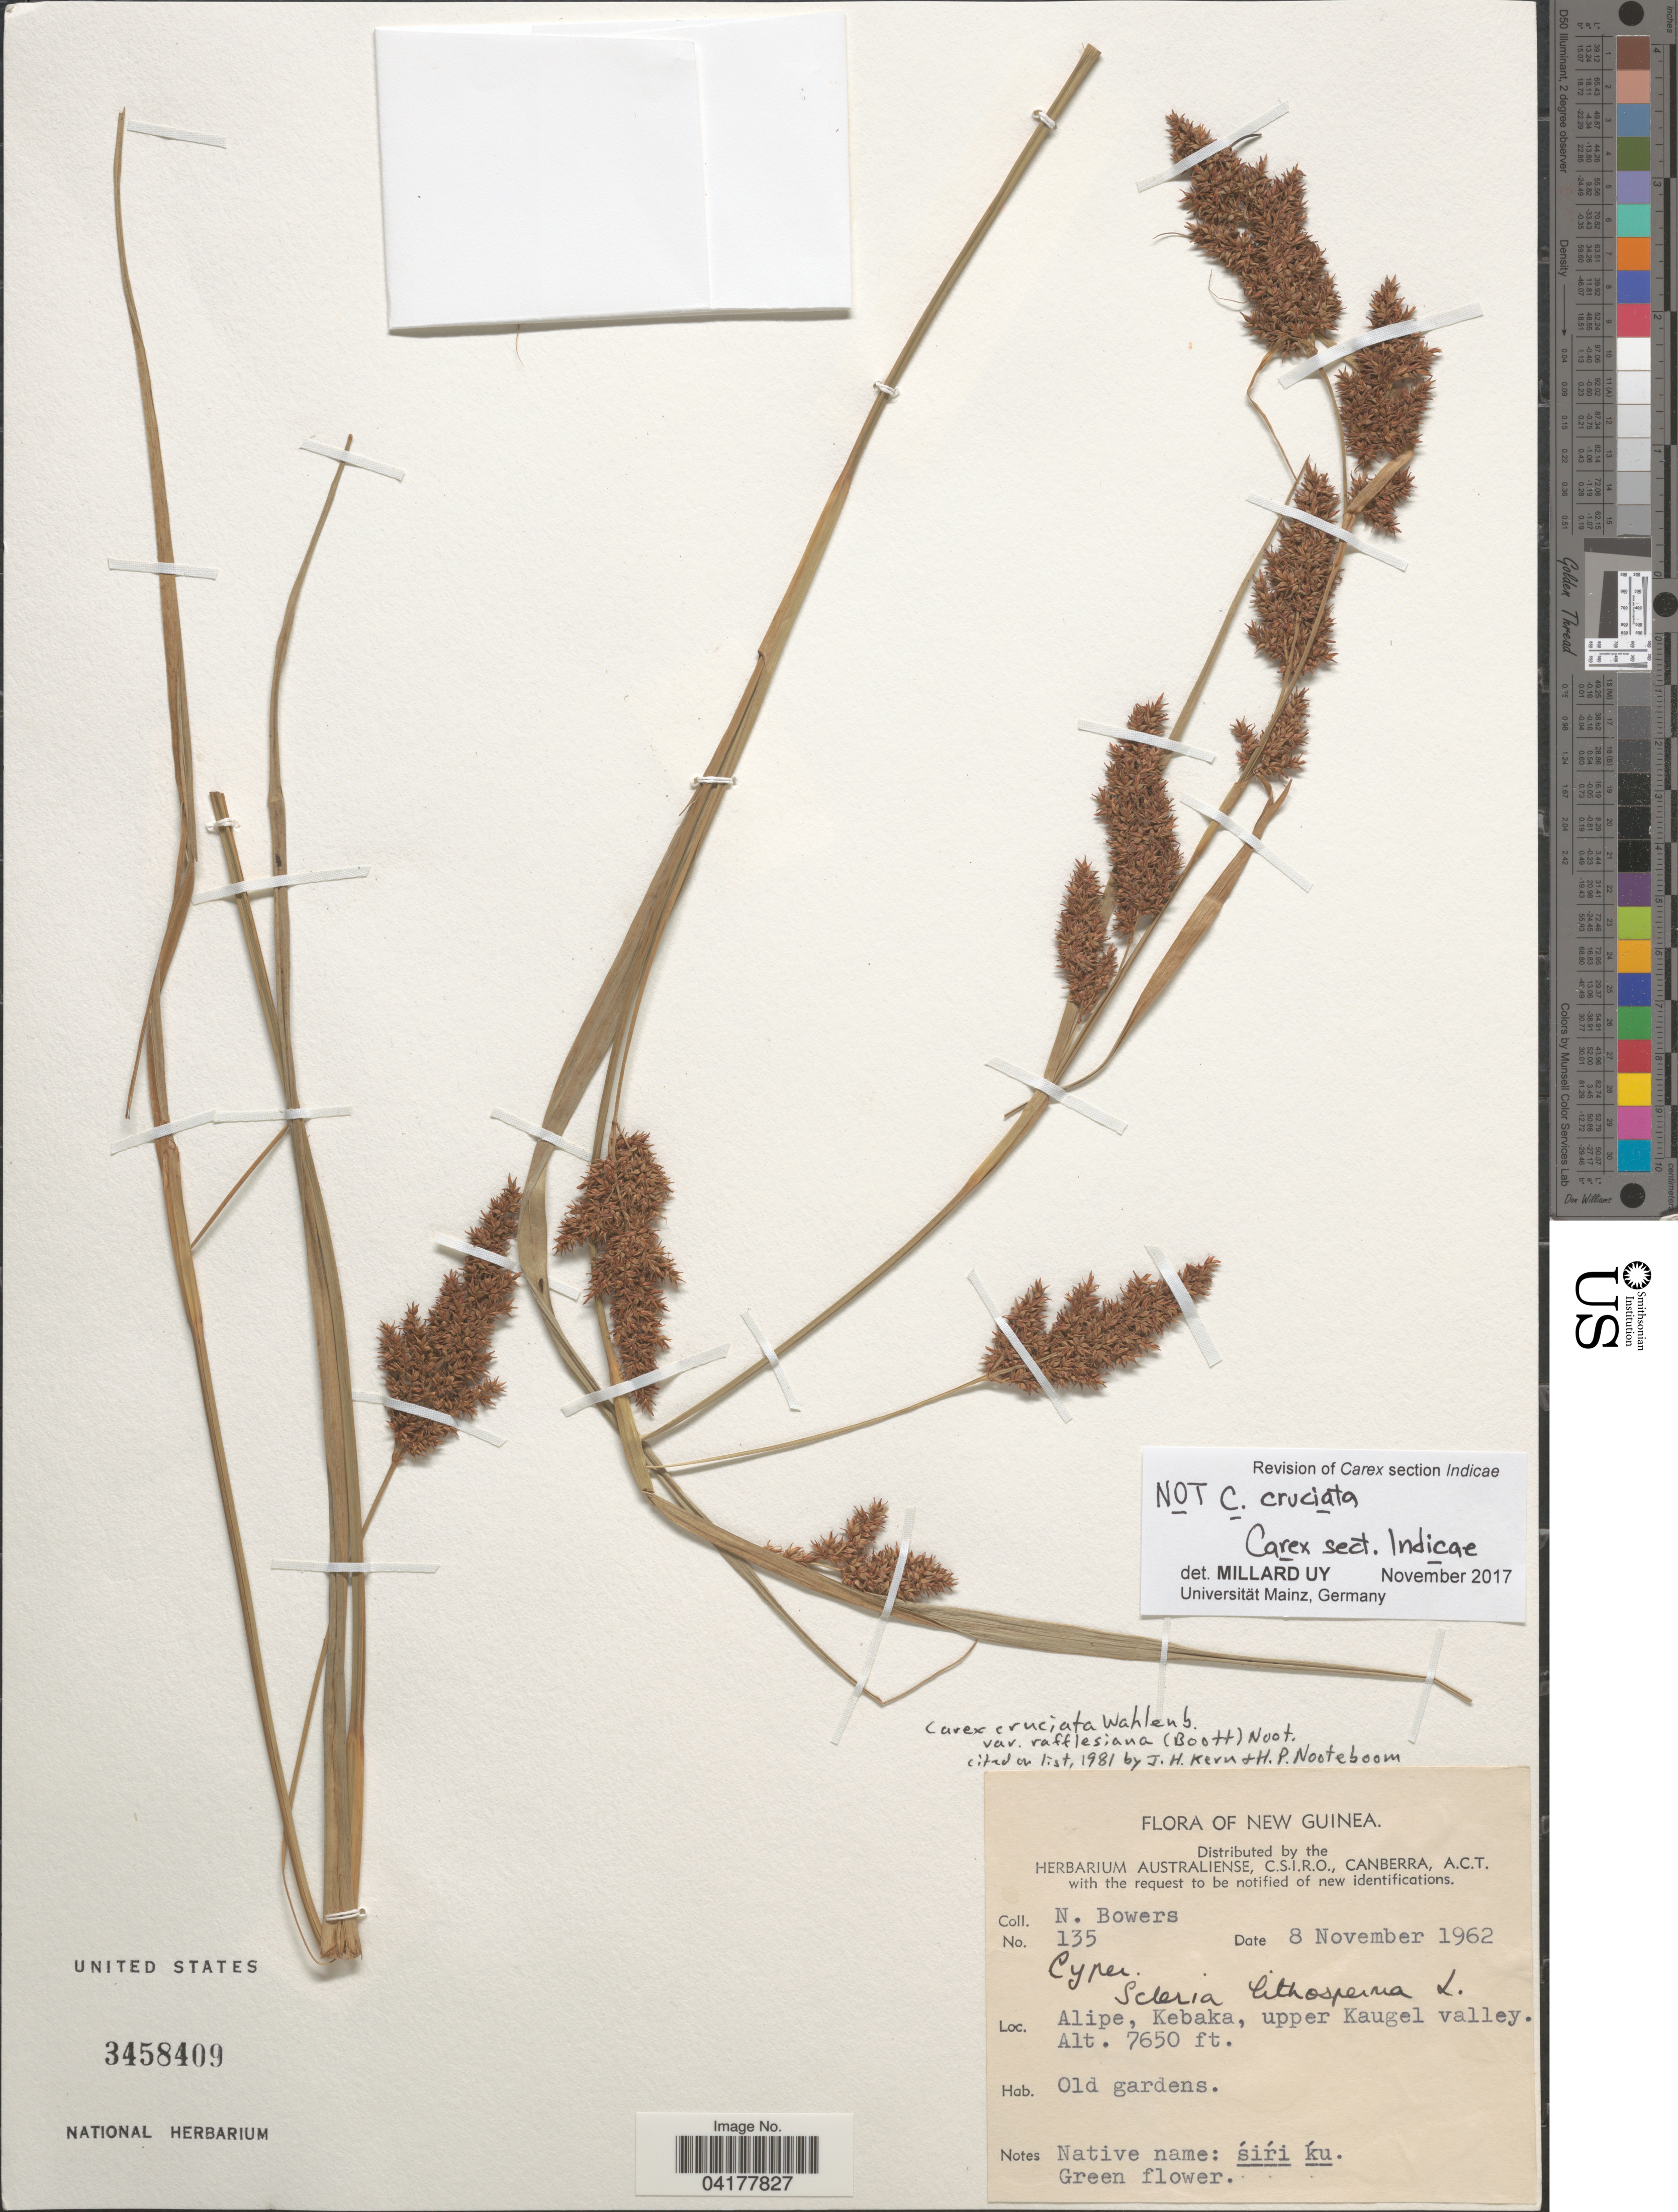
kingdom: Plantae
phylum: Tracheophyta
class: Liliopsida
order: Poales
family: Cyperaceae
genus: Carex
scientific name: Carex rafflesiana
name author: Boott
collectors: N. Bowers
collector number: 135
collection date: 1962-11-08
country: Papua New Guinea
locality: New Guinea. Alipe, Kebaka, upper Kaugel valley.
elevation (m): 2332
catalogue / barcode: US 3458409